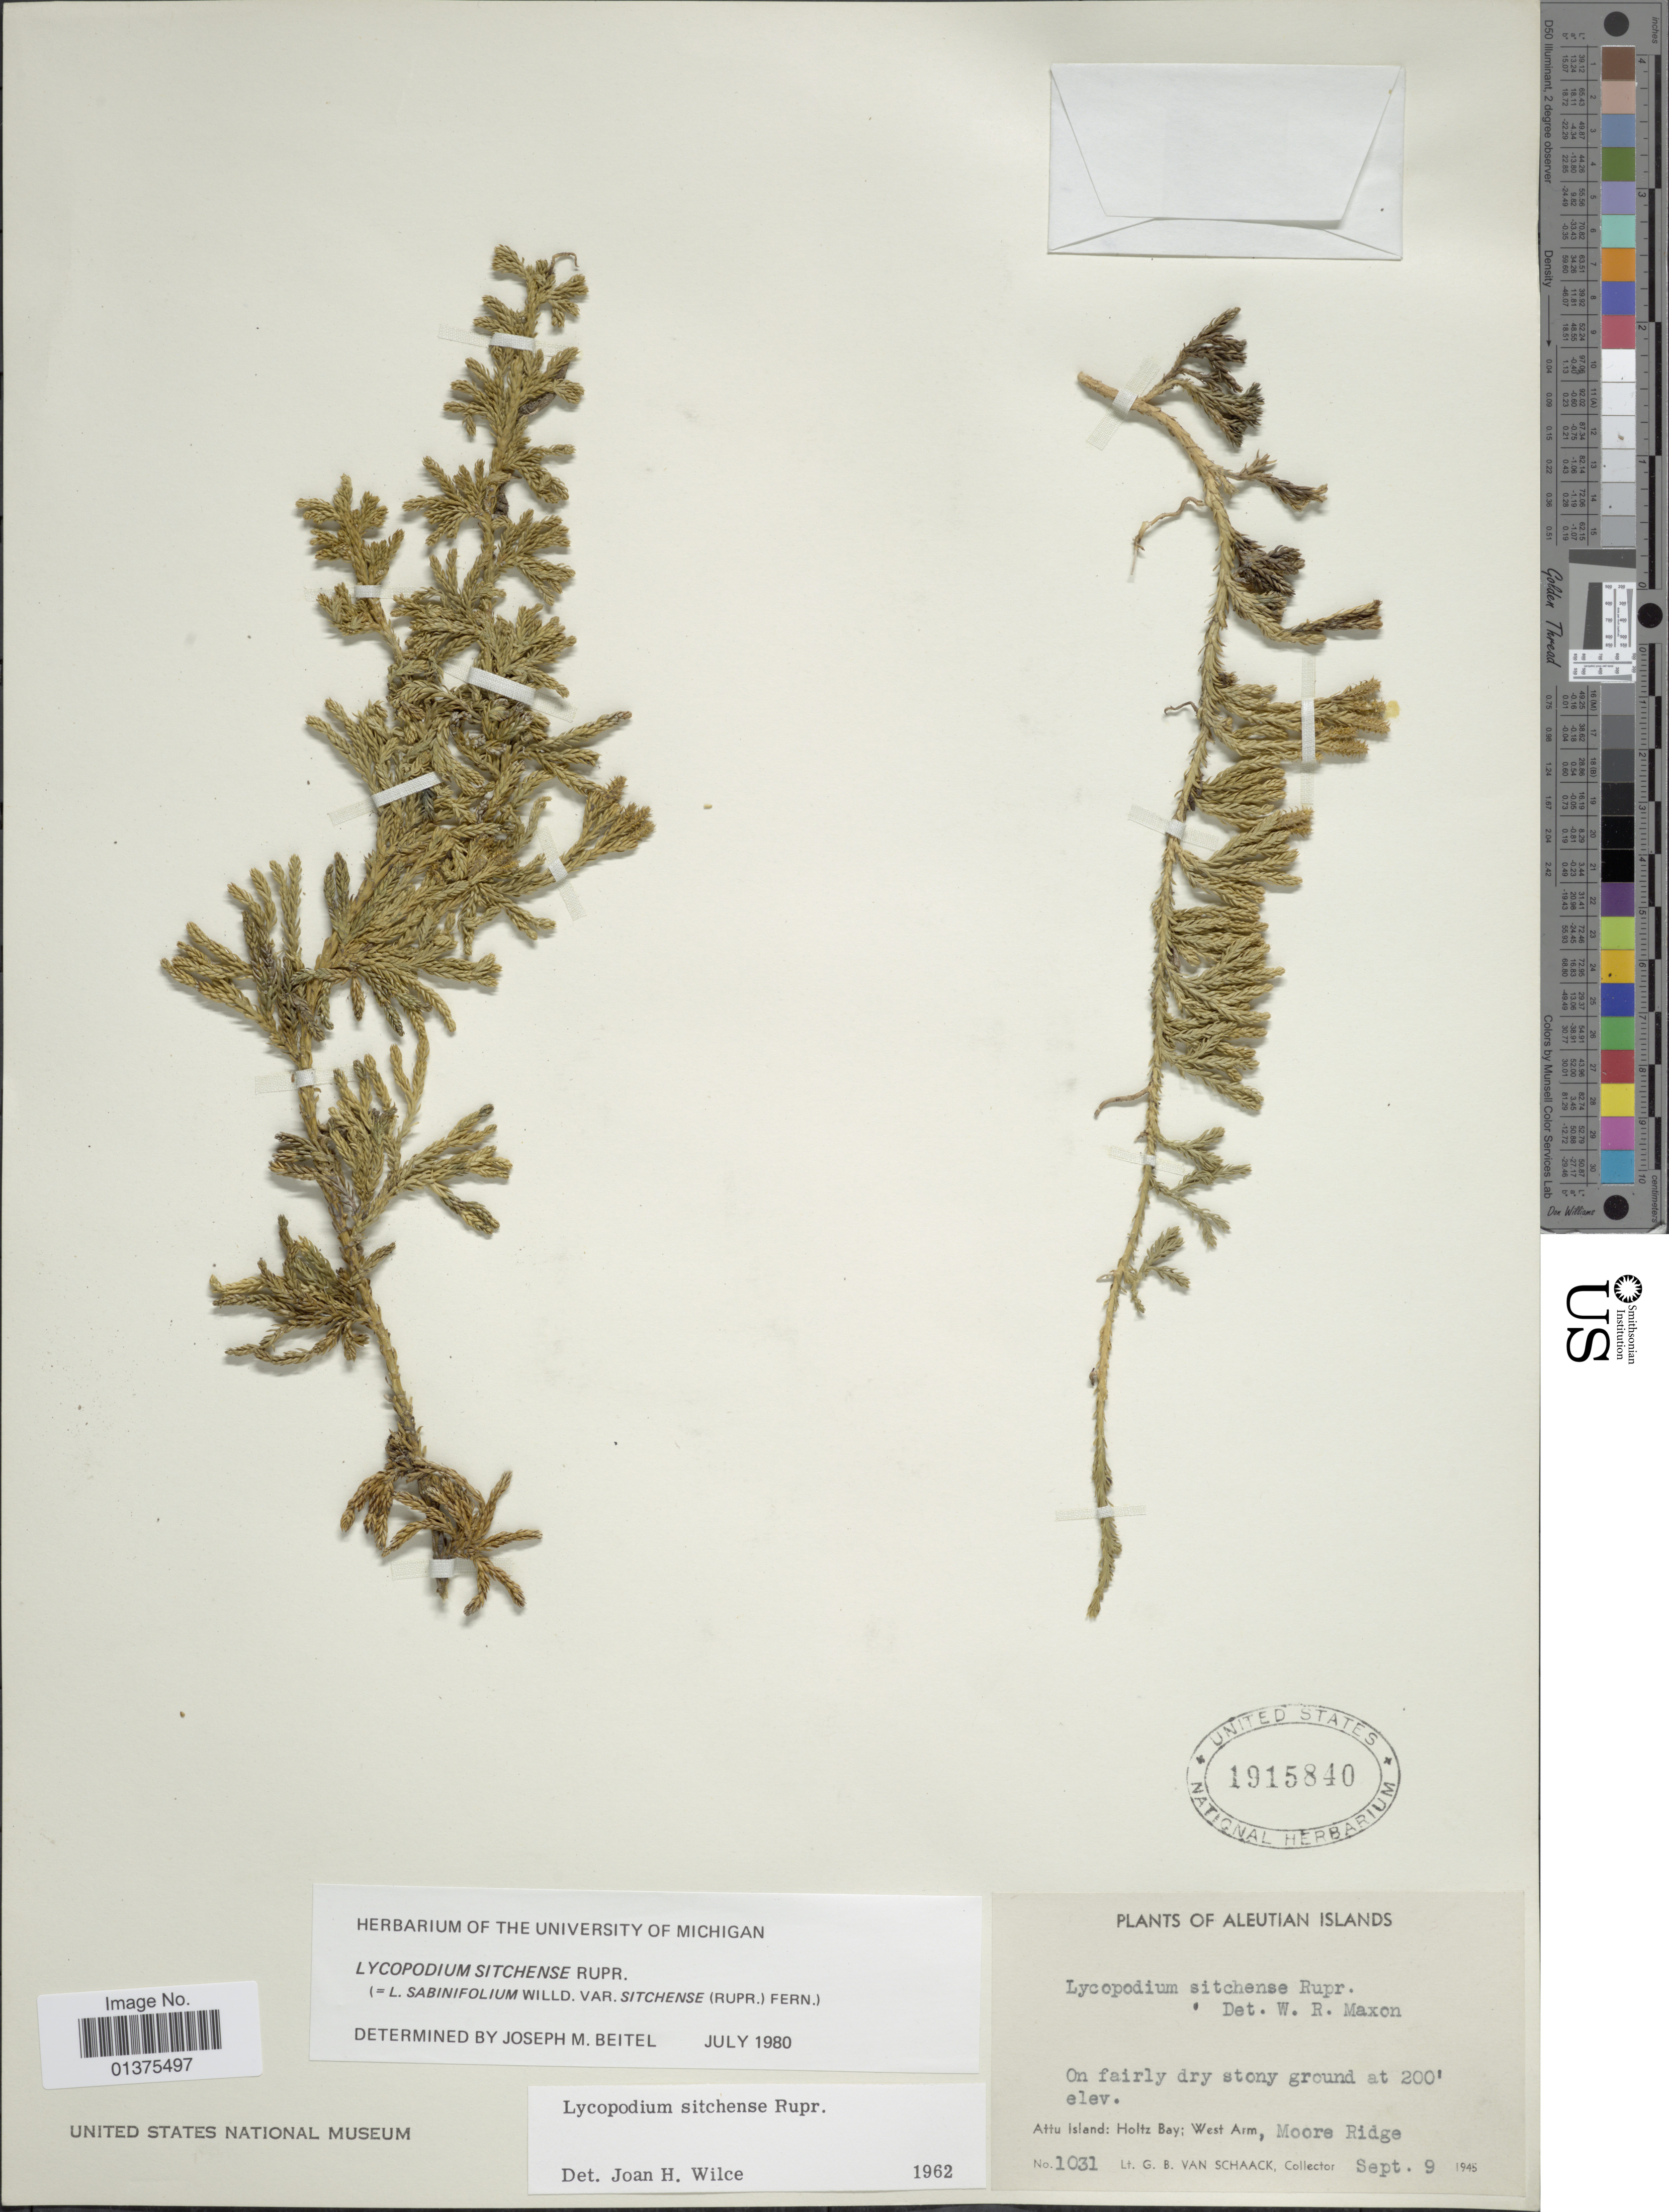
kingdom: Plantae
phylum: Tracheophyta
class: Lycopodiopsida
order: Lycopodiales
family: Lycopodiaceae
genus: Diphasiastrum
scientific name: Diphasiastrum sitchense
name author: (Rupr.) Holub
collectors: G. Van Schaack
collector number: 1031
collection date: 1945-09-09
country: United States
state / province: Alaska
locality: Aleutian Islands, Attu Island Bay: West Arm, Moore Ridge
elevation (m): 61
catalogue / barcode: US 1915840